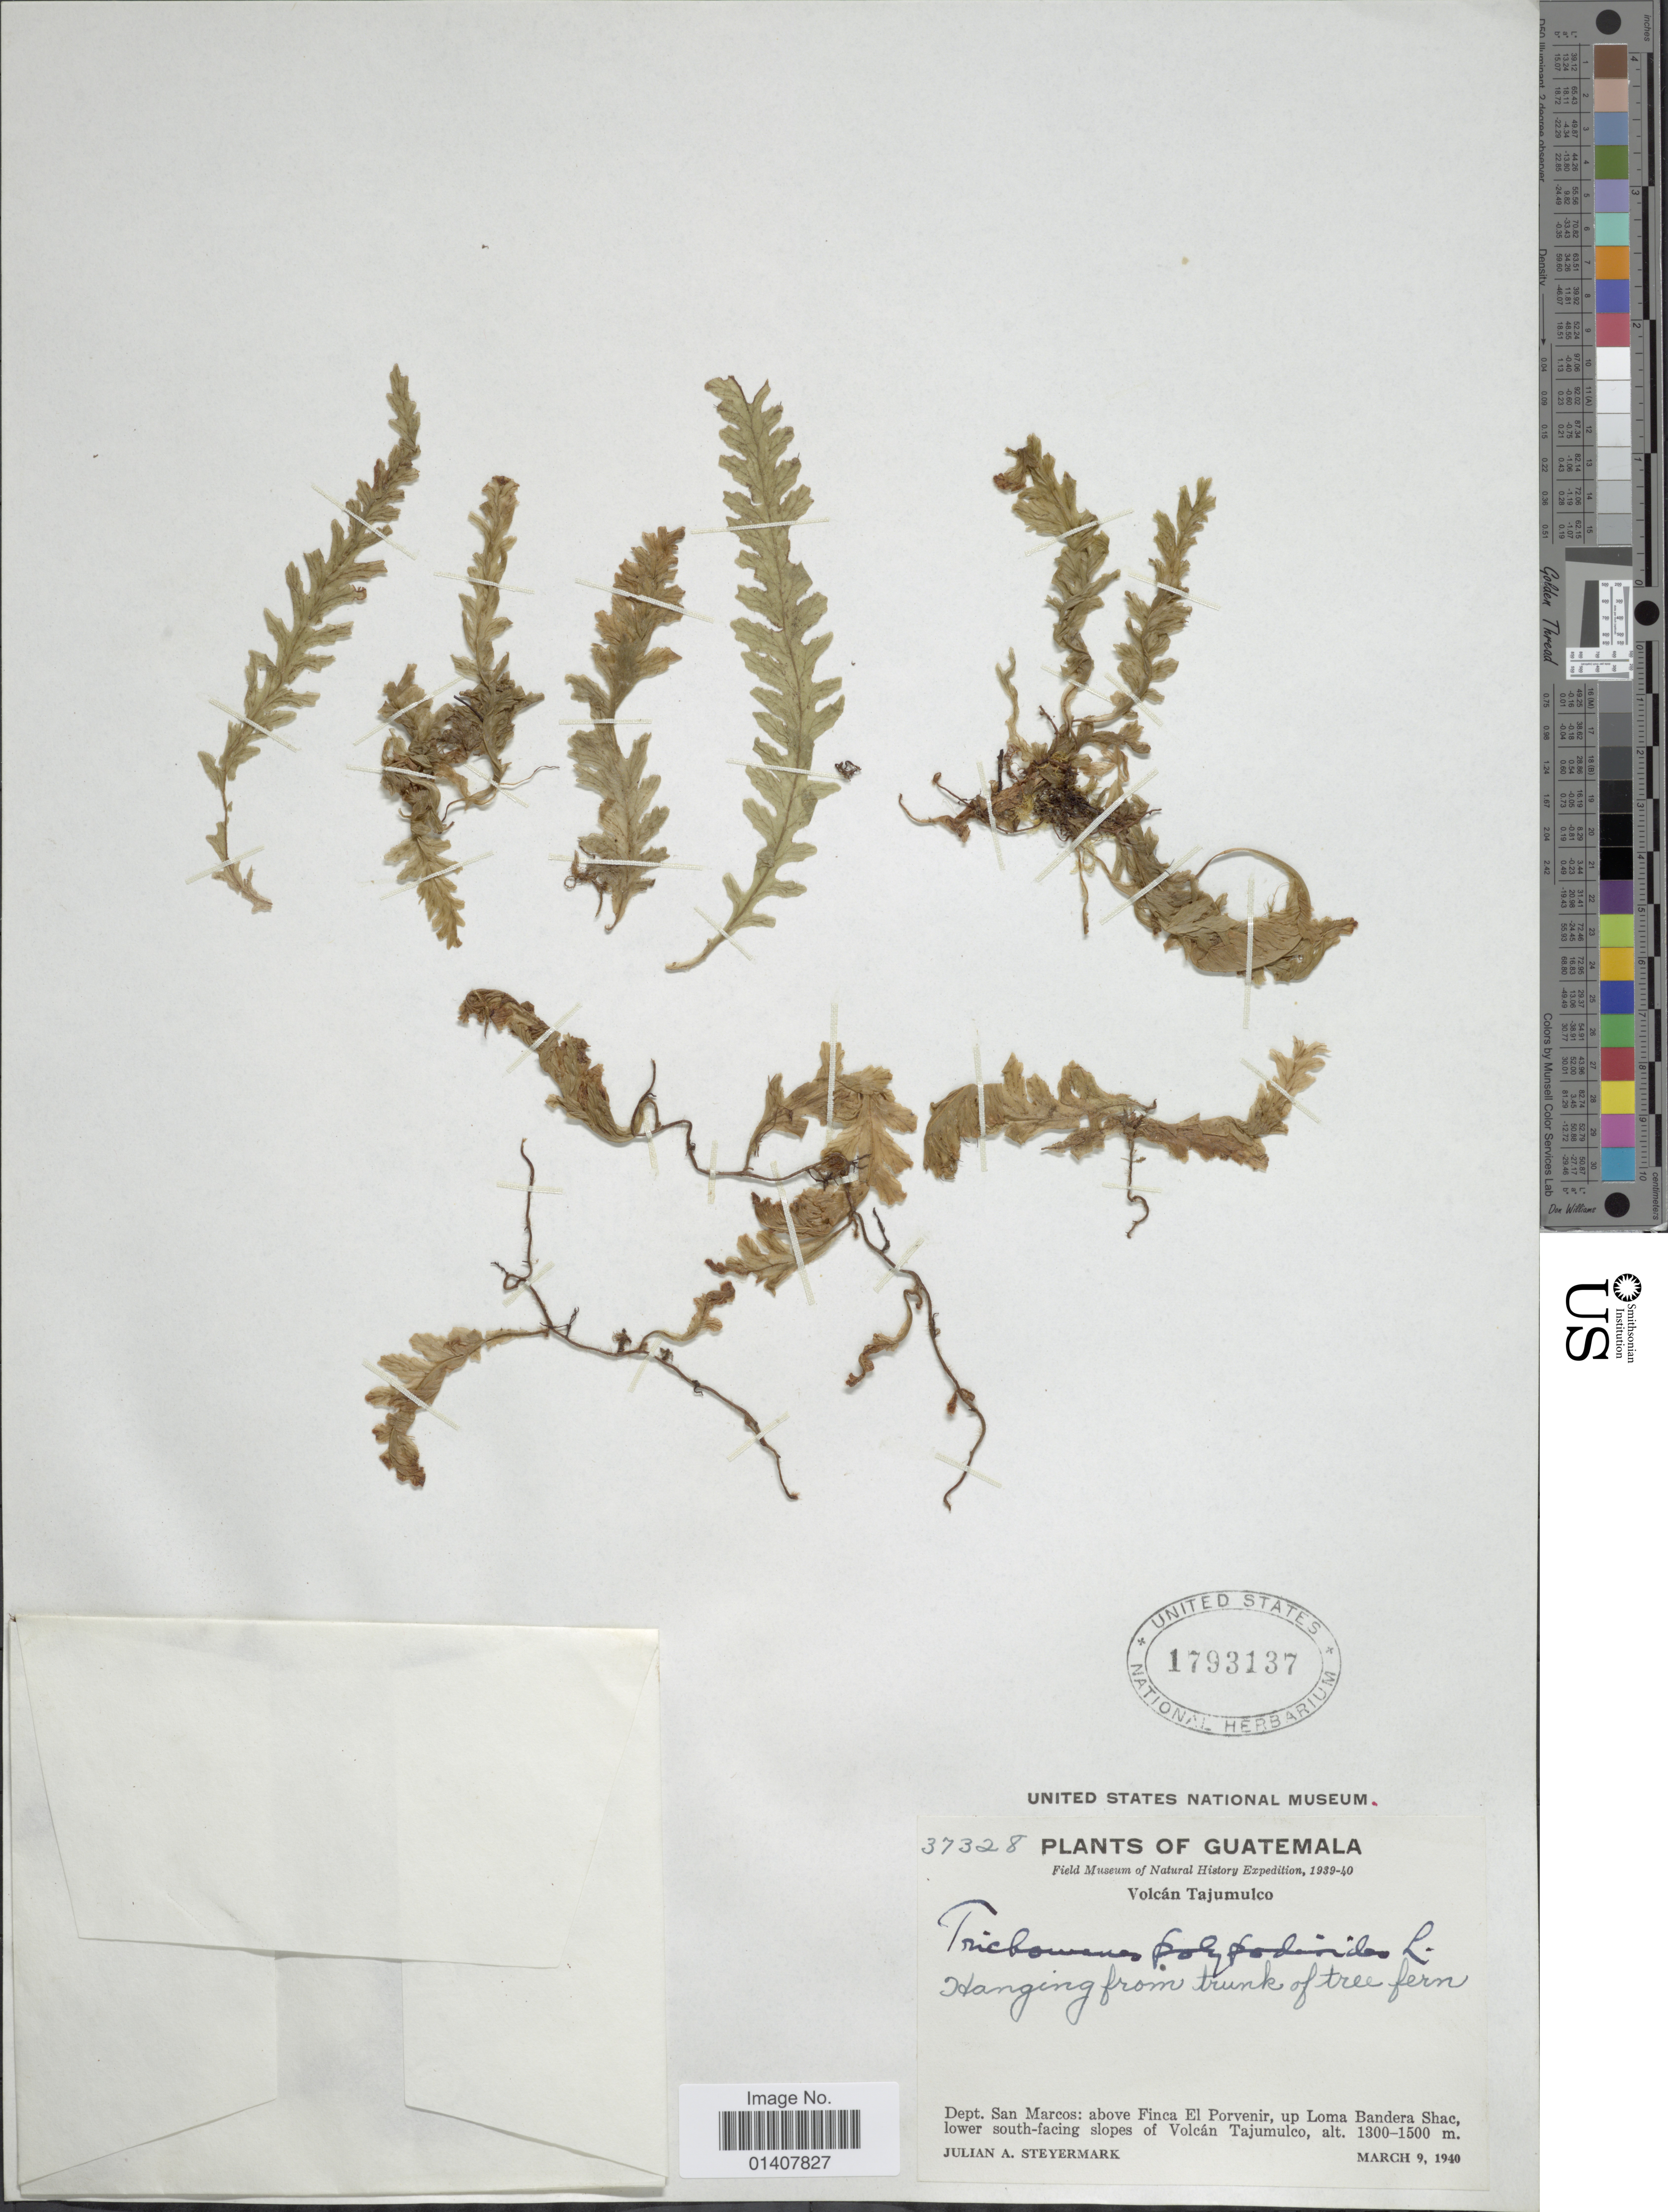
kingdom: Plantae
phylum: Tracheophyta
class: Polypodiopsida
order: Hymenophyllales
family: Hymenophyllaceae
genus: Trichomanes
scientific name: Trichomanes polypodioides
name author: L.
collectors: J. Steyermark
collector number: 37328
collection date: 1940-03-09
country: Guatemala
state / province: San Marcos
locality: Volcán Tajumulco, Dept. San Marcos: above Finca El Porvenir, up Loma Bandera Shac, lower south-facing slopes of Volcán Tajumulco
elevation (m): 1300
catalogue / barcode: US 1793137